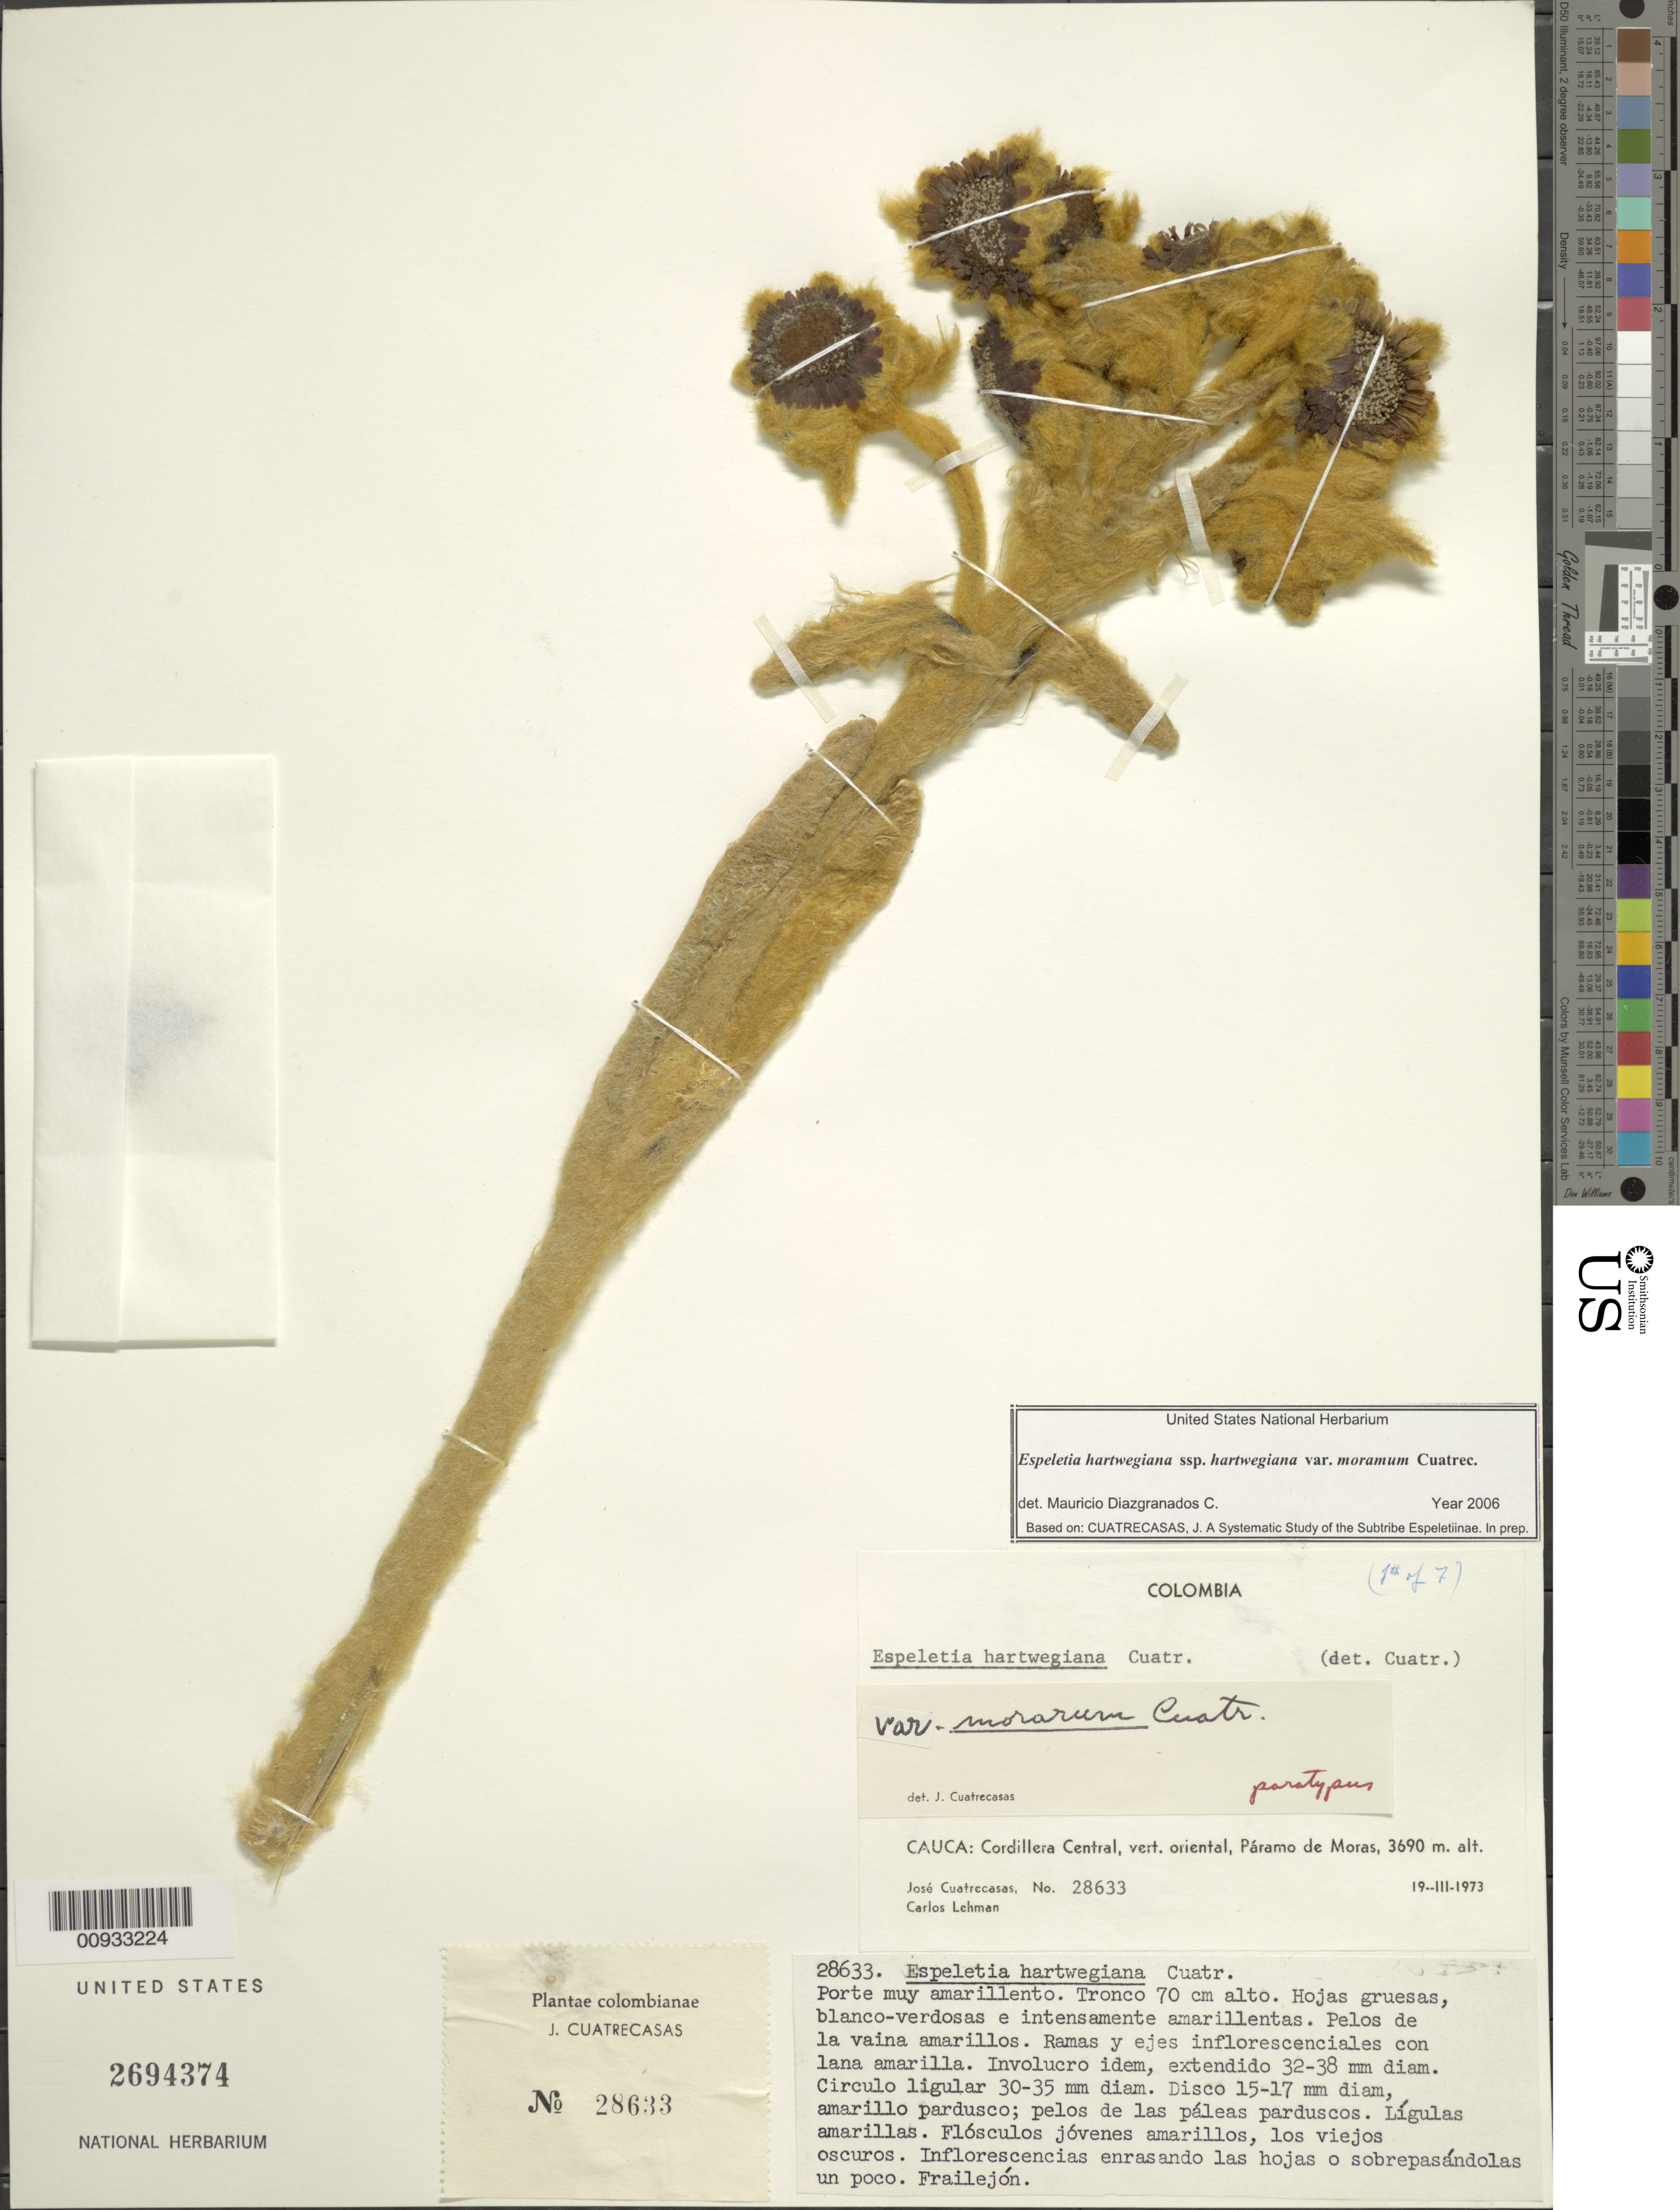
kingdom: Plantae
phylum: Tracheophyta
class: Magnoliopsida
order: Asterales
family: Asteraceae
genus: Espeletia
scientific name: Espeletia hartwegiana var. morarum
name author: Cuatrec.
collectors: J. Cuatrecasas & C. Lehman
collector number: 28633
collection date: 1973-03-19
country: Colombia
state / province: Cauca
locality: Páramo de Moras. Cordillera Central, vertiente oriental. .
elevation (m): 3690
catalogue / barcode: US 2694374